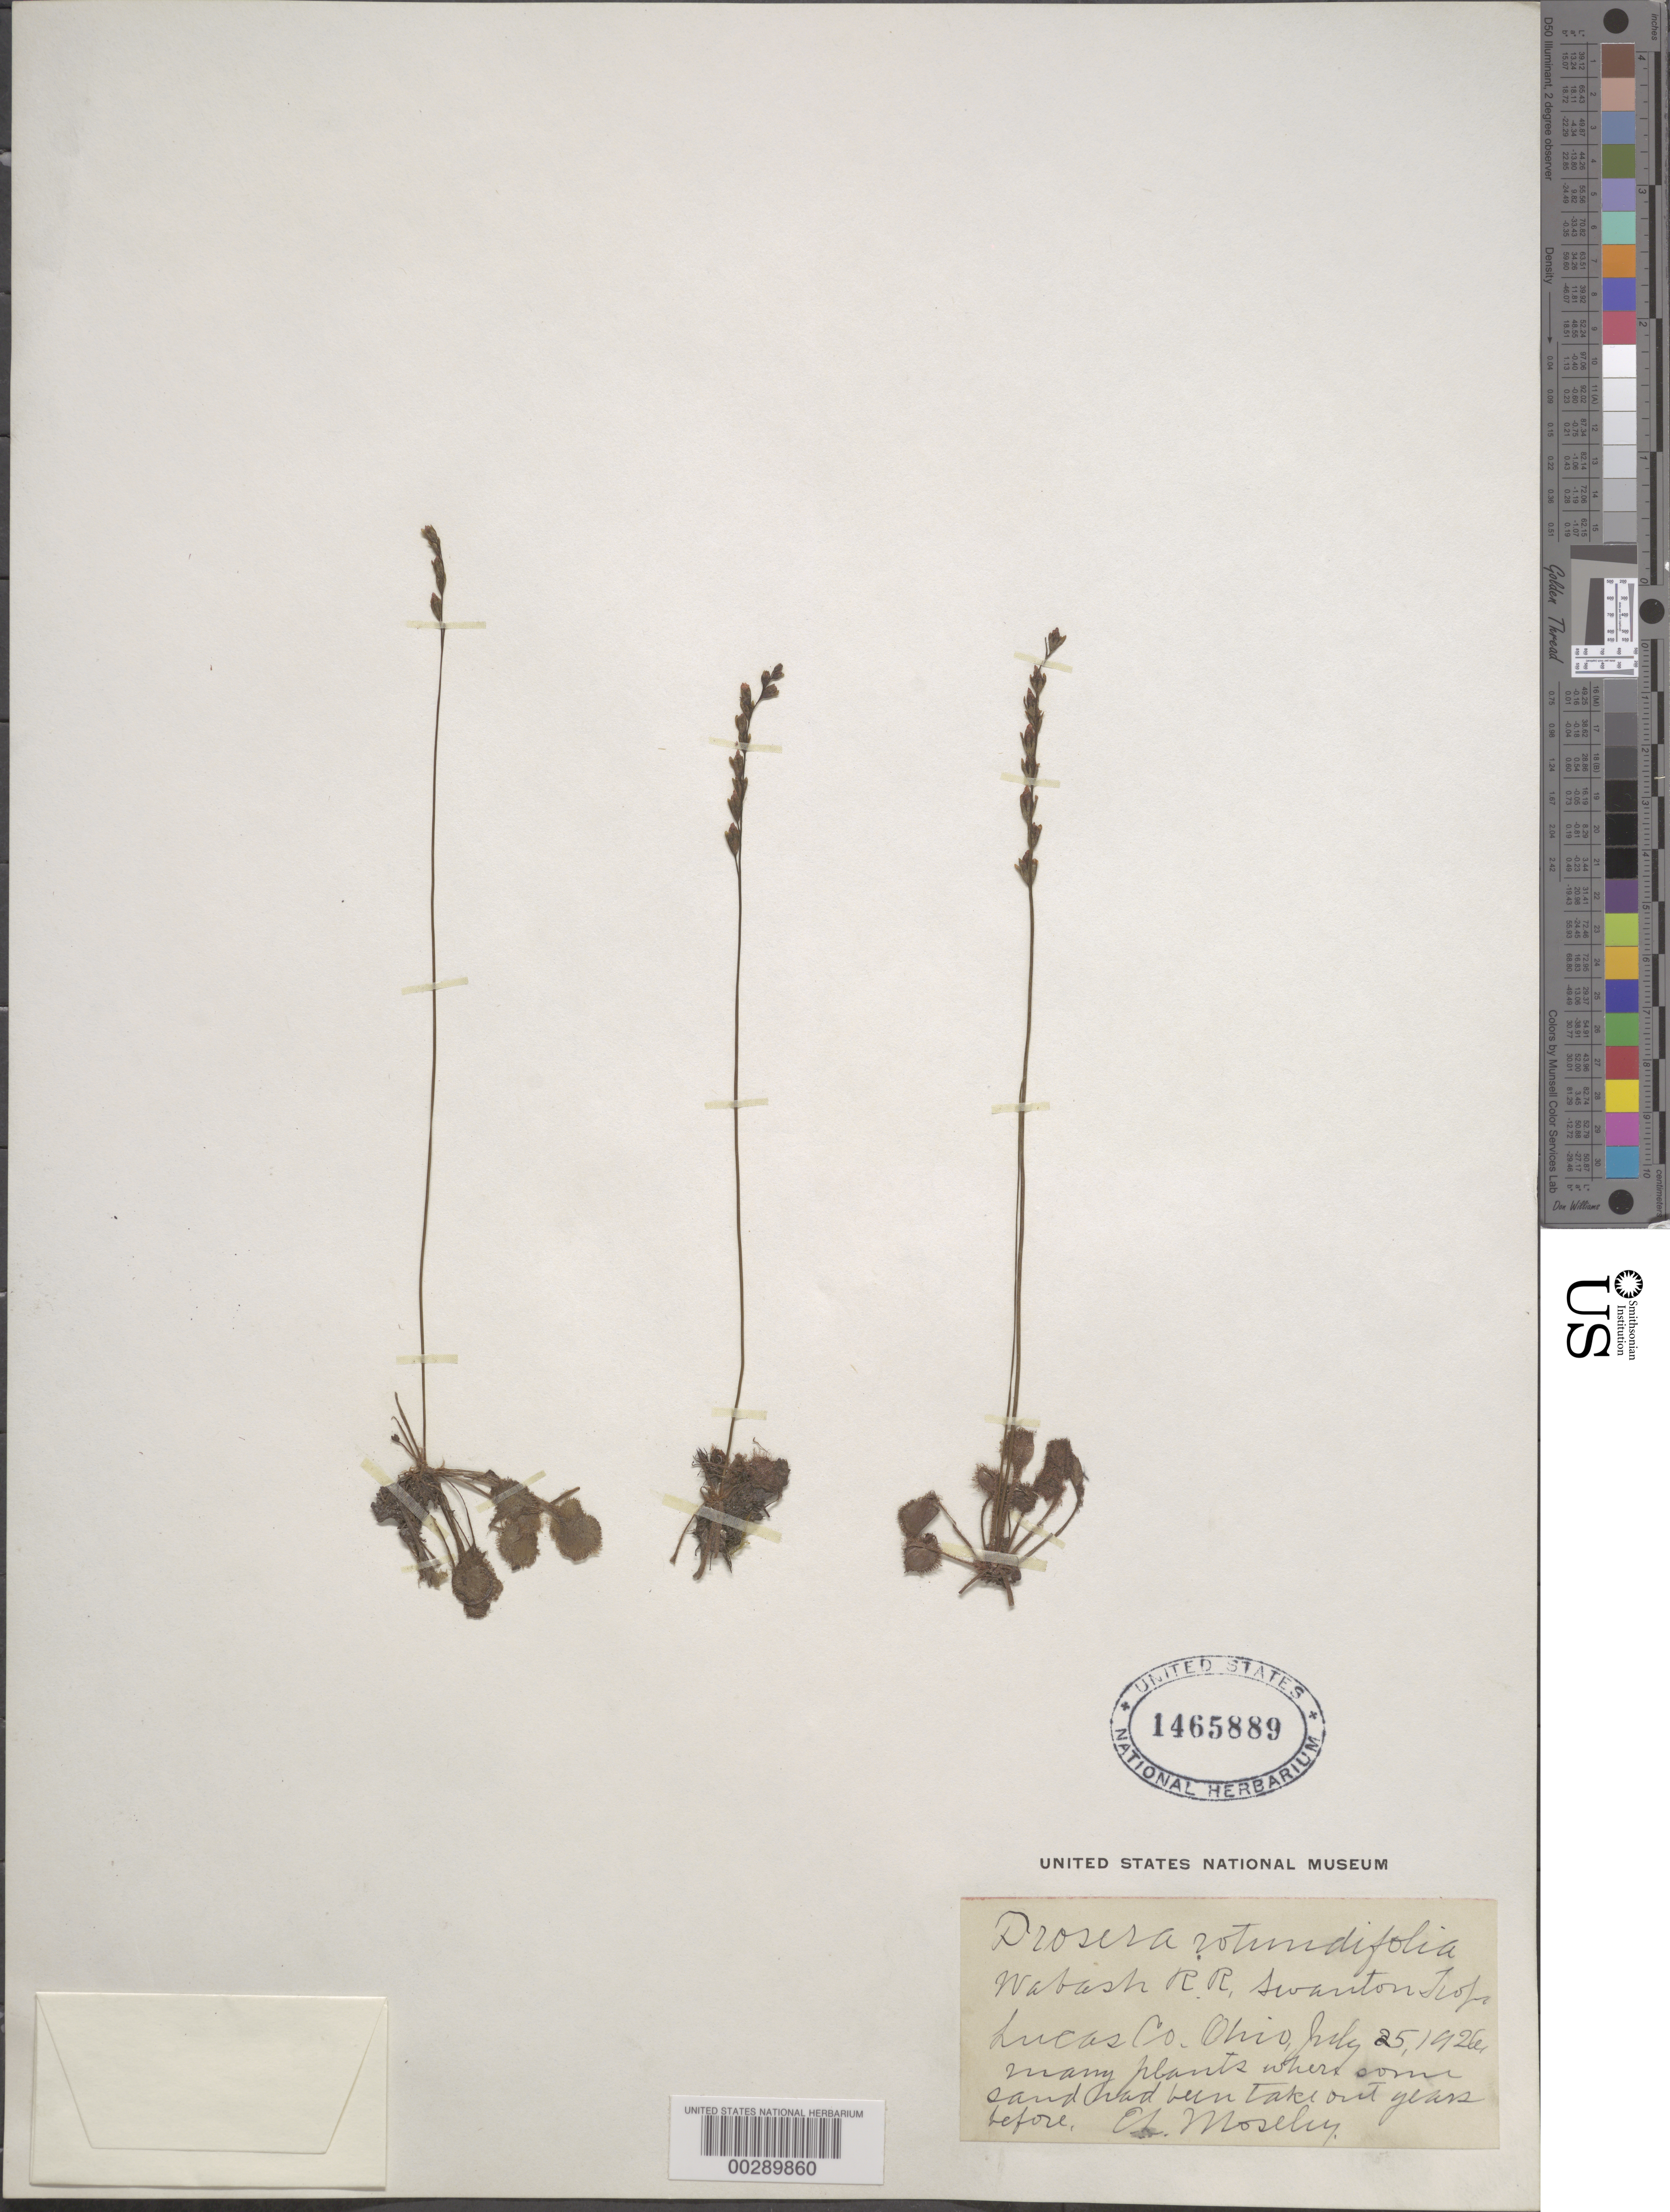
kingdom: Plantae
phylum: Tracheophyta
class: Magnoliopsida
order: Caryophyllales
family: Droseraceae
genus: Drosera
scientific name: Drosera rotundifolia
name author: L.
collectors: E. Moseley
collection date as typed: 25 Jul 1926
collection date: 1926-07-25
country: United States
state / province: Ohio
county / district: Lucas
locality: Wabash rr, swanton twy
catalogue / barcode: US 1465889